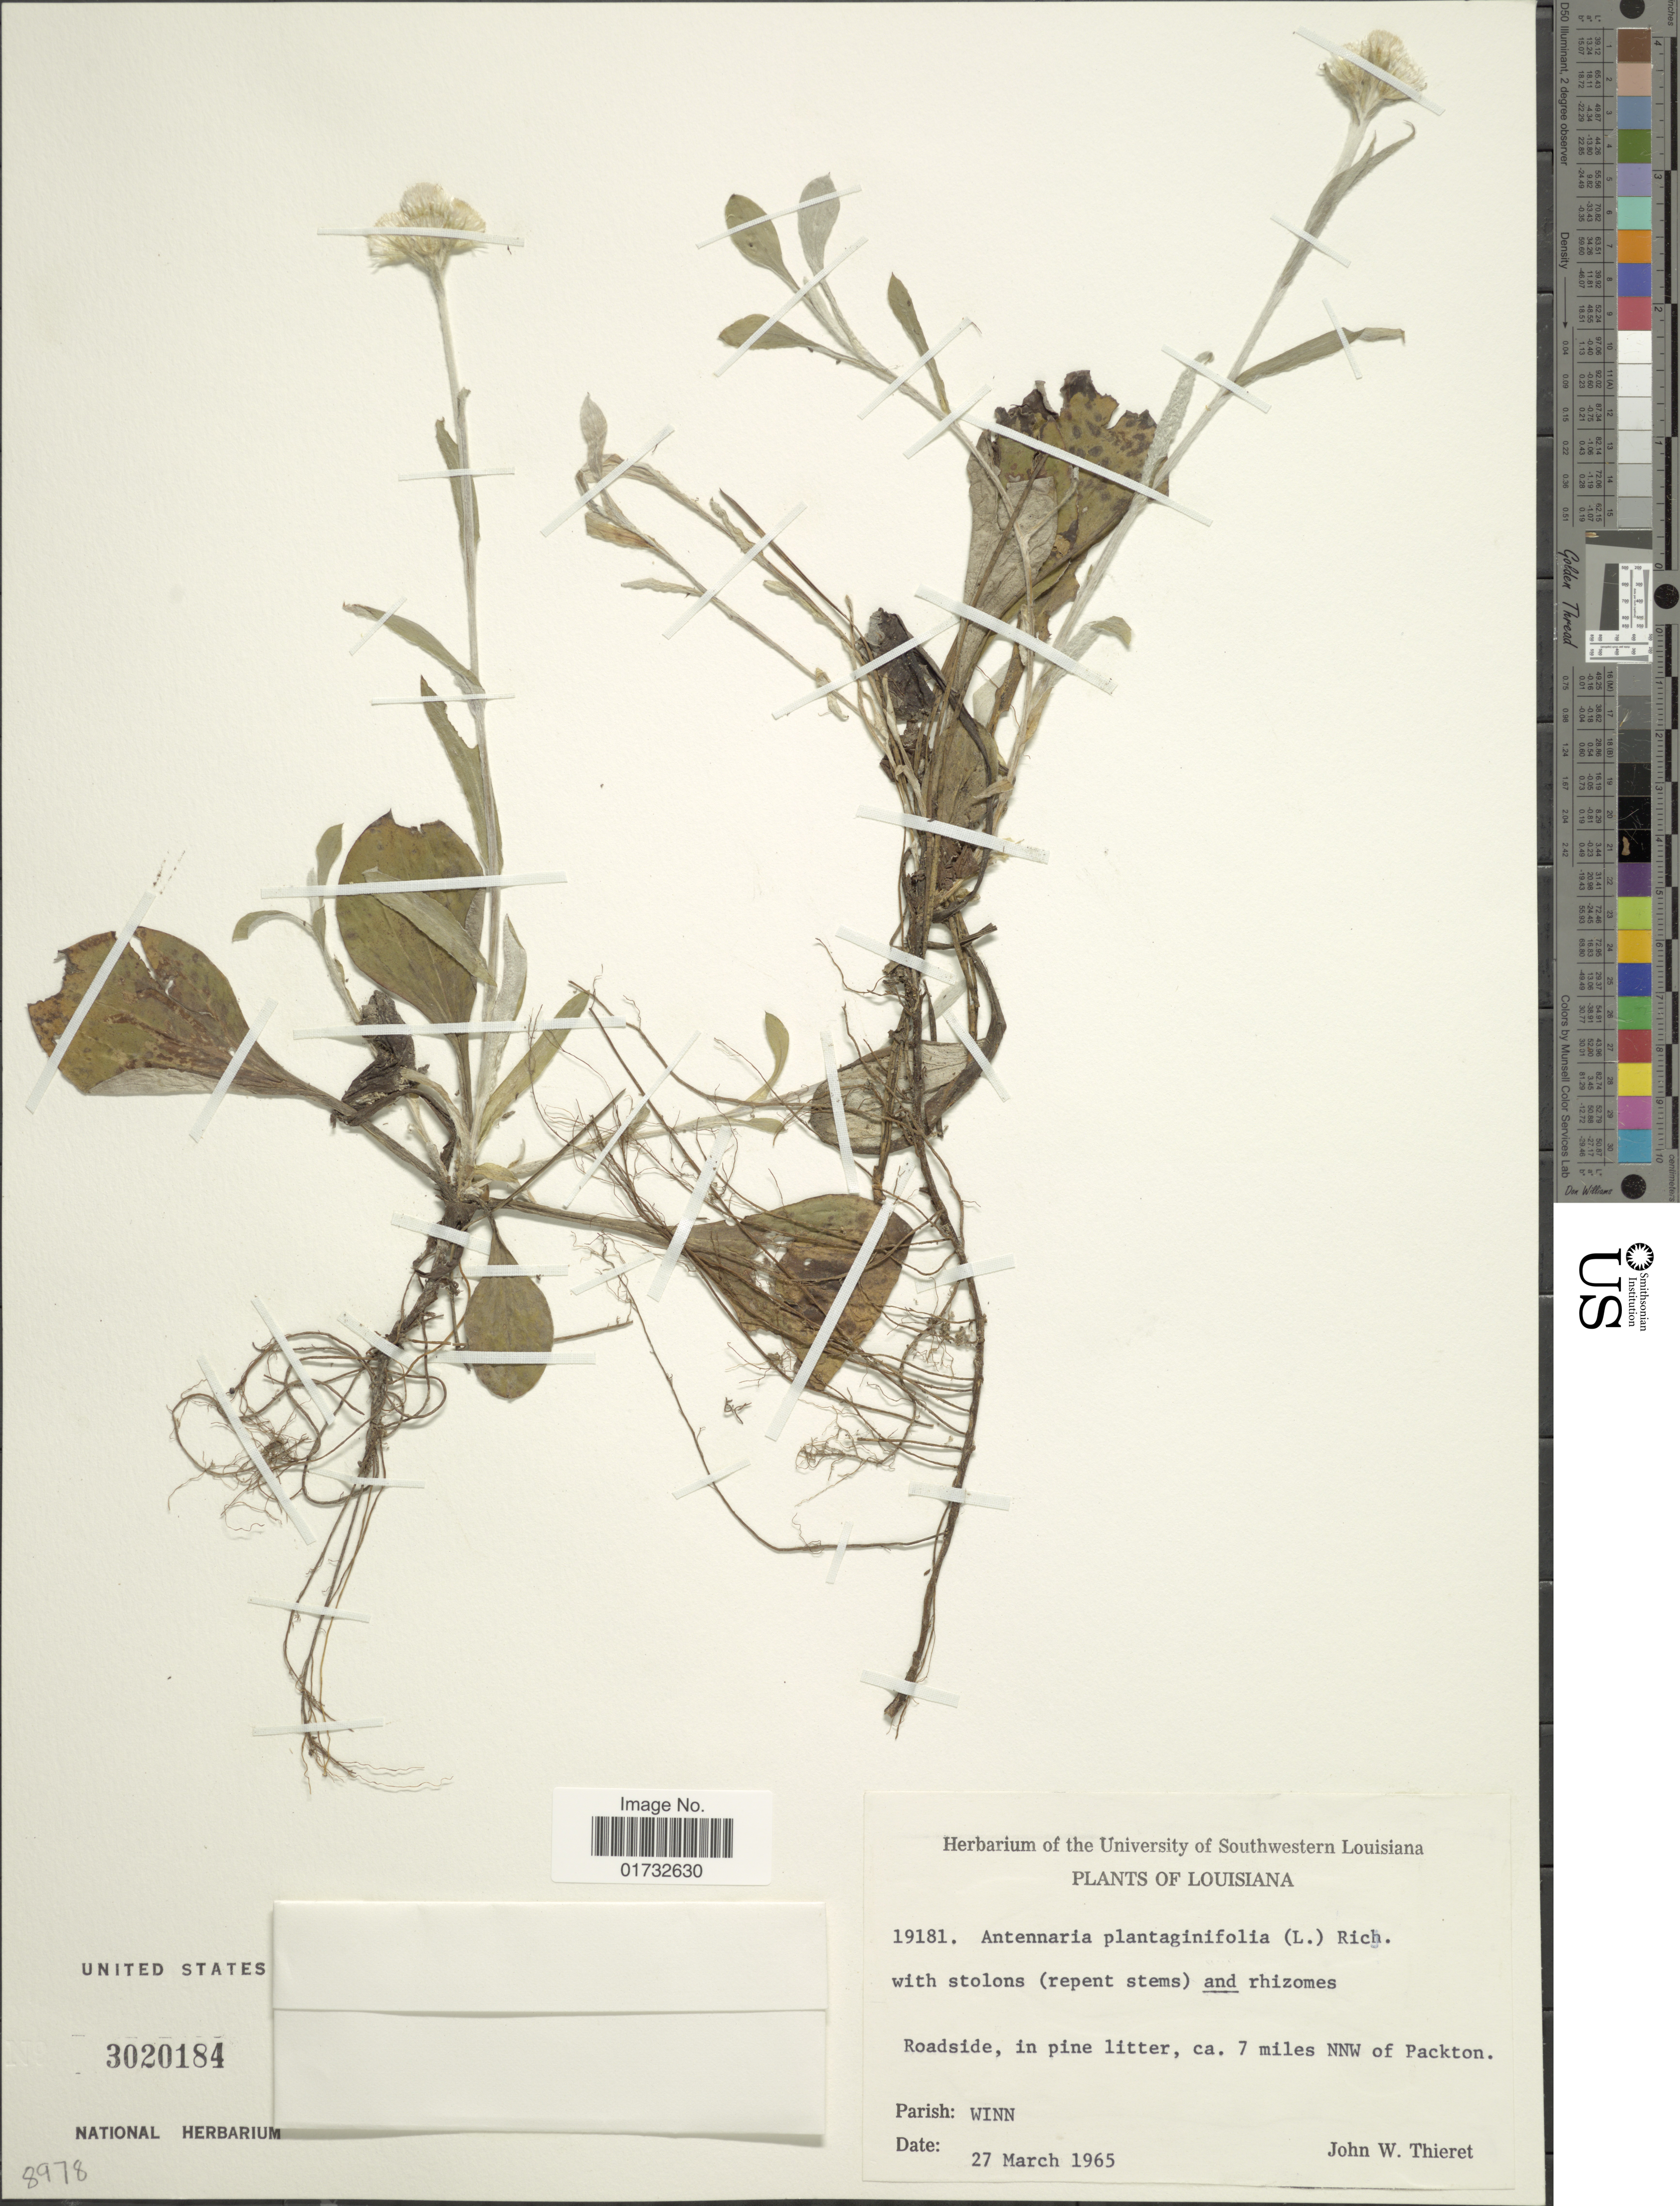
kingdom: Plantae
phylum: Tracheophyta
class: Magnoliopsida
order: Asterales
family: Asteraceae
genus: Antennaria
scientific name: Antennaria plantaginifolia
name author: (L.) Richardson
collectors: J. W. Thieret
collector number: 19181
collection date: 1965-03-27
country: United States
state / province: Louisiana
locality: Ca. 7 miles NNW of Packton. Parish: Winn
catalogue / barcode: US 3020184